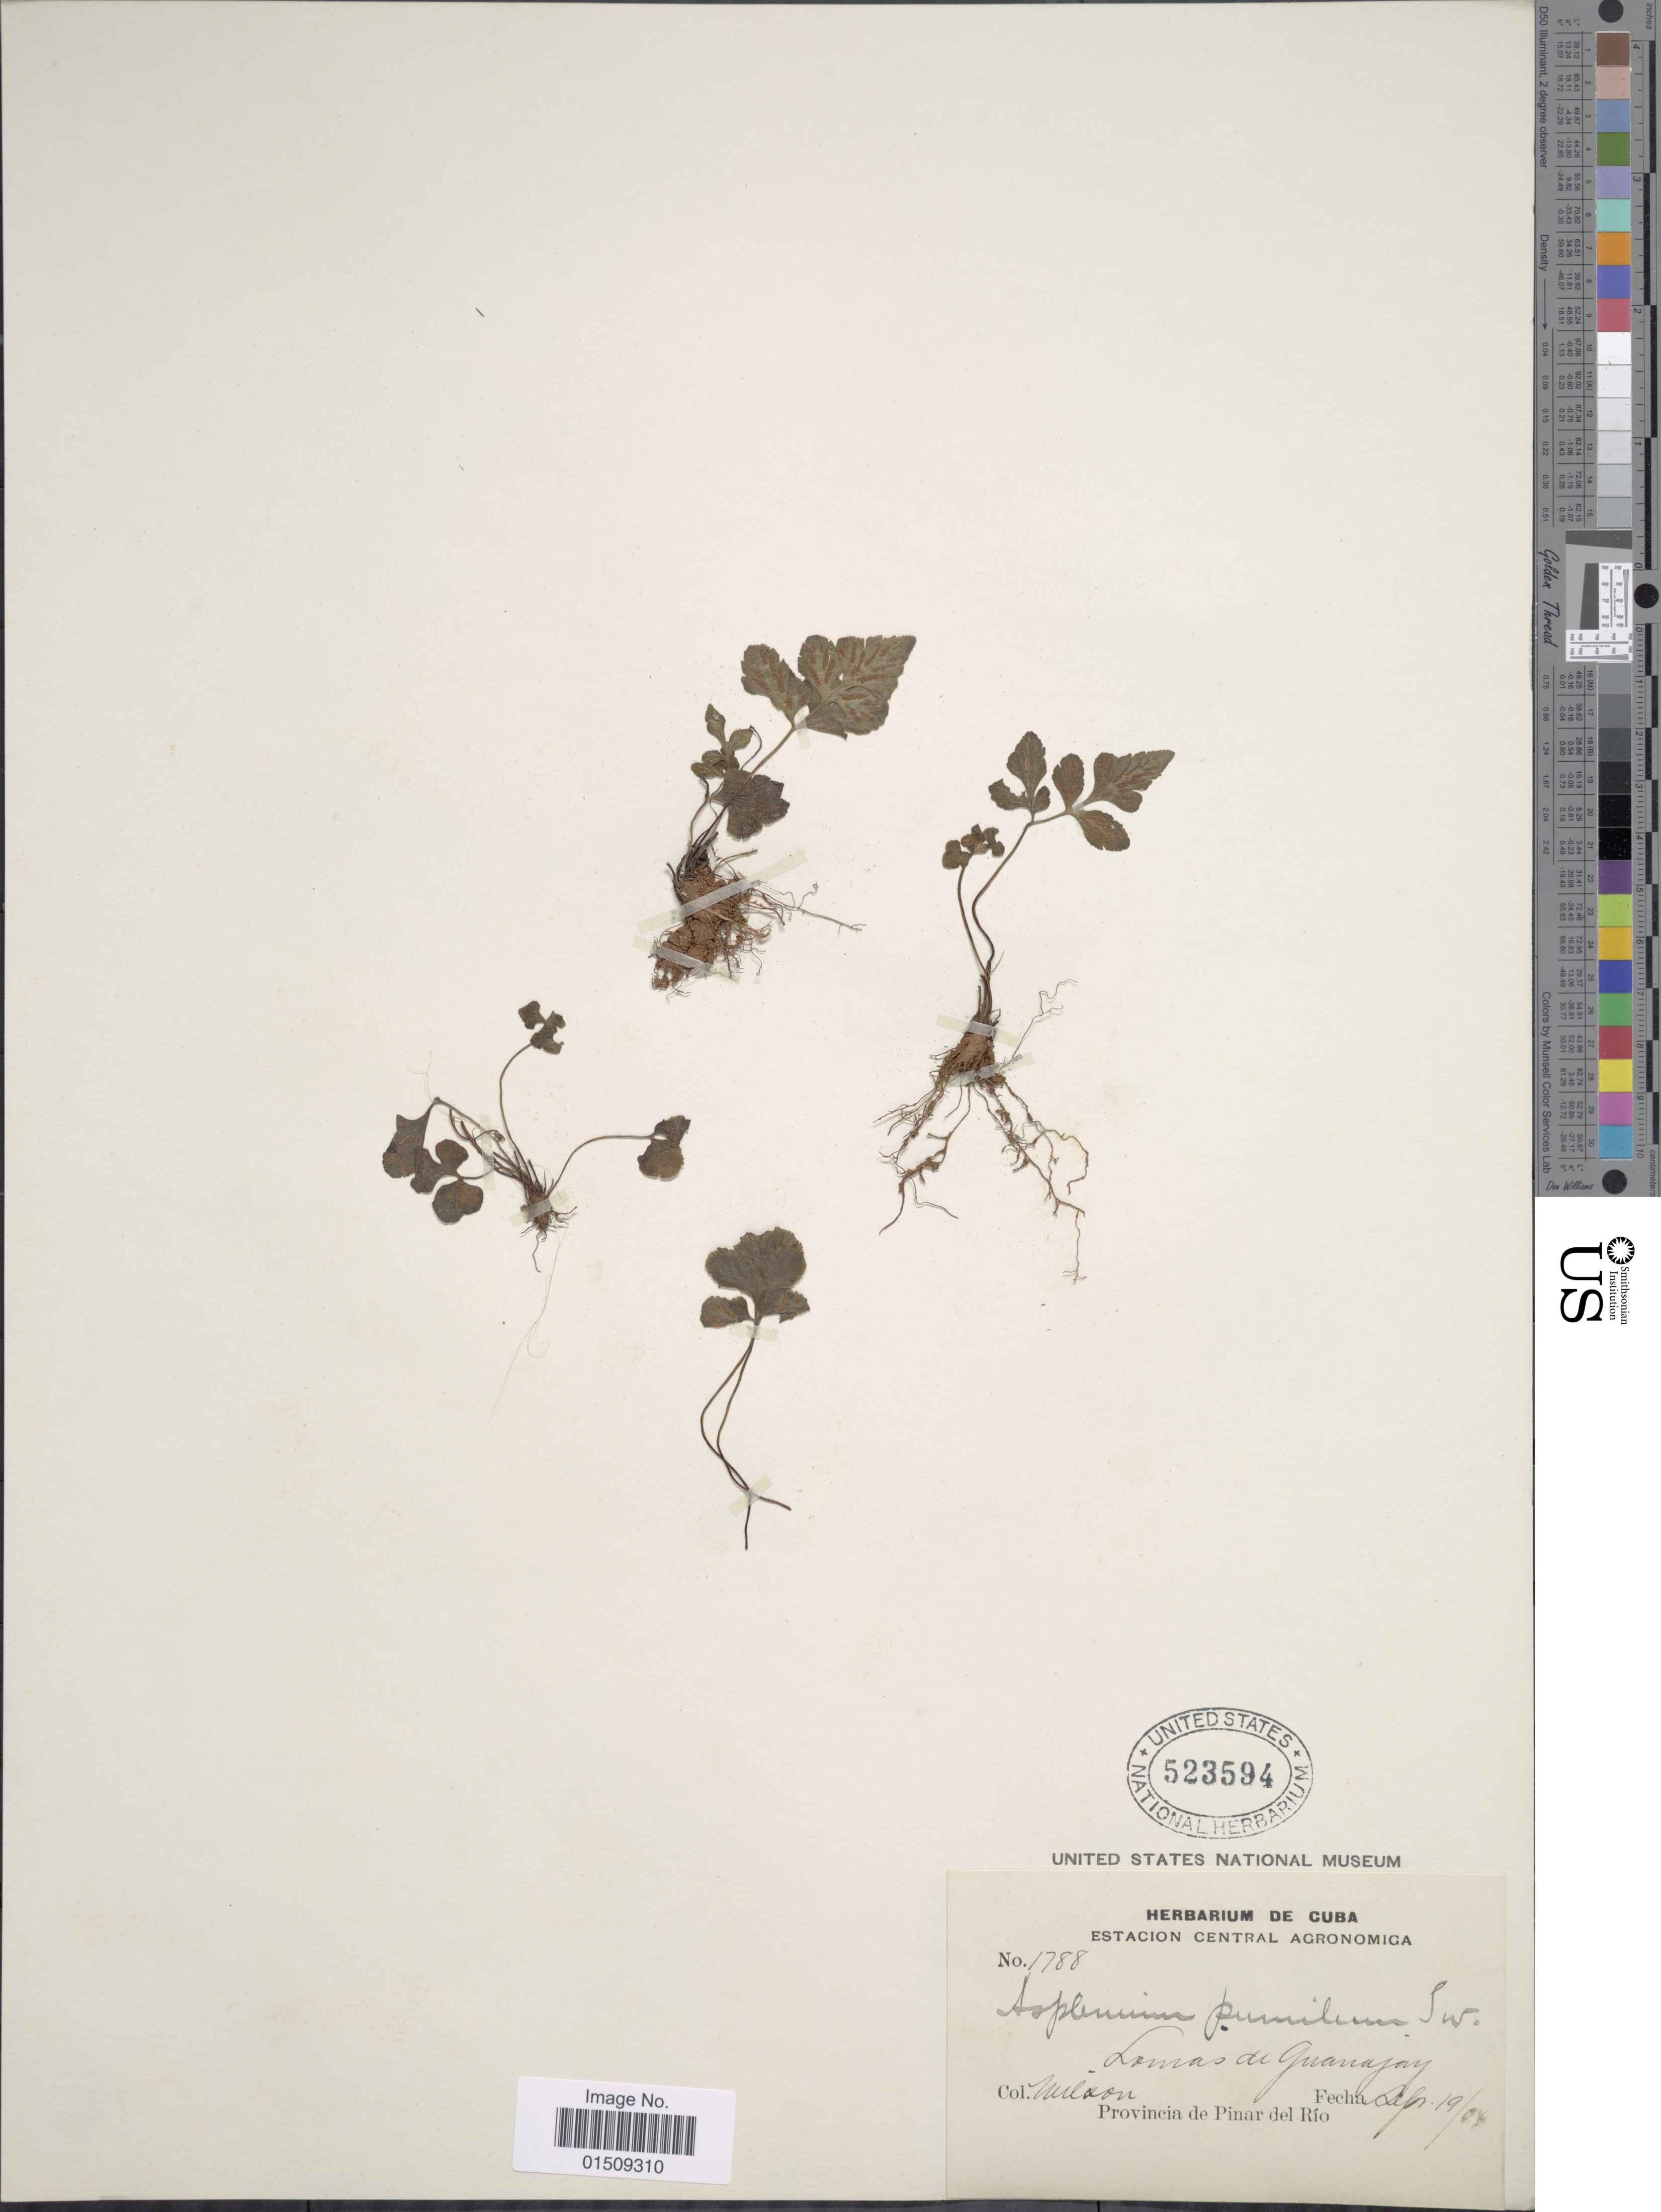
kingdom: Plantae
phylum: Tracheophyta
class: Polypodiopsida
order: Polypodiales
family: Aspleniaceae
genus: Asplenium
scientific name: Asplenium pumilum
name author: Sw.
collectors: -- Wilson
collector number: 1788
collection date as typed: Transcribed d/m/y: 19/9/4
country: Cuba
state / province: Pinar del Río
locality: Lomas de Guanajay, Provincia de Pinar del Río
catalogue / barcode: US 523594